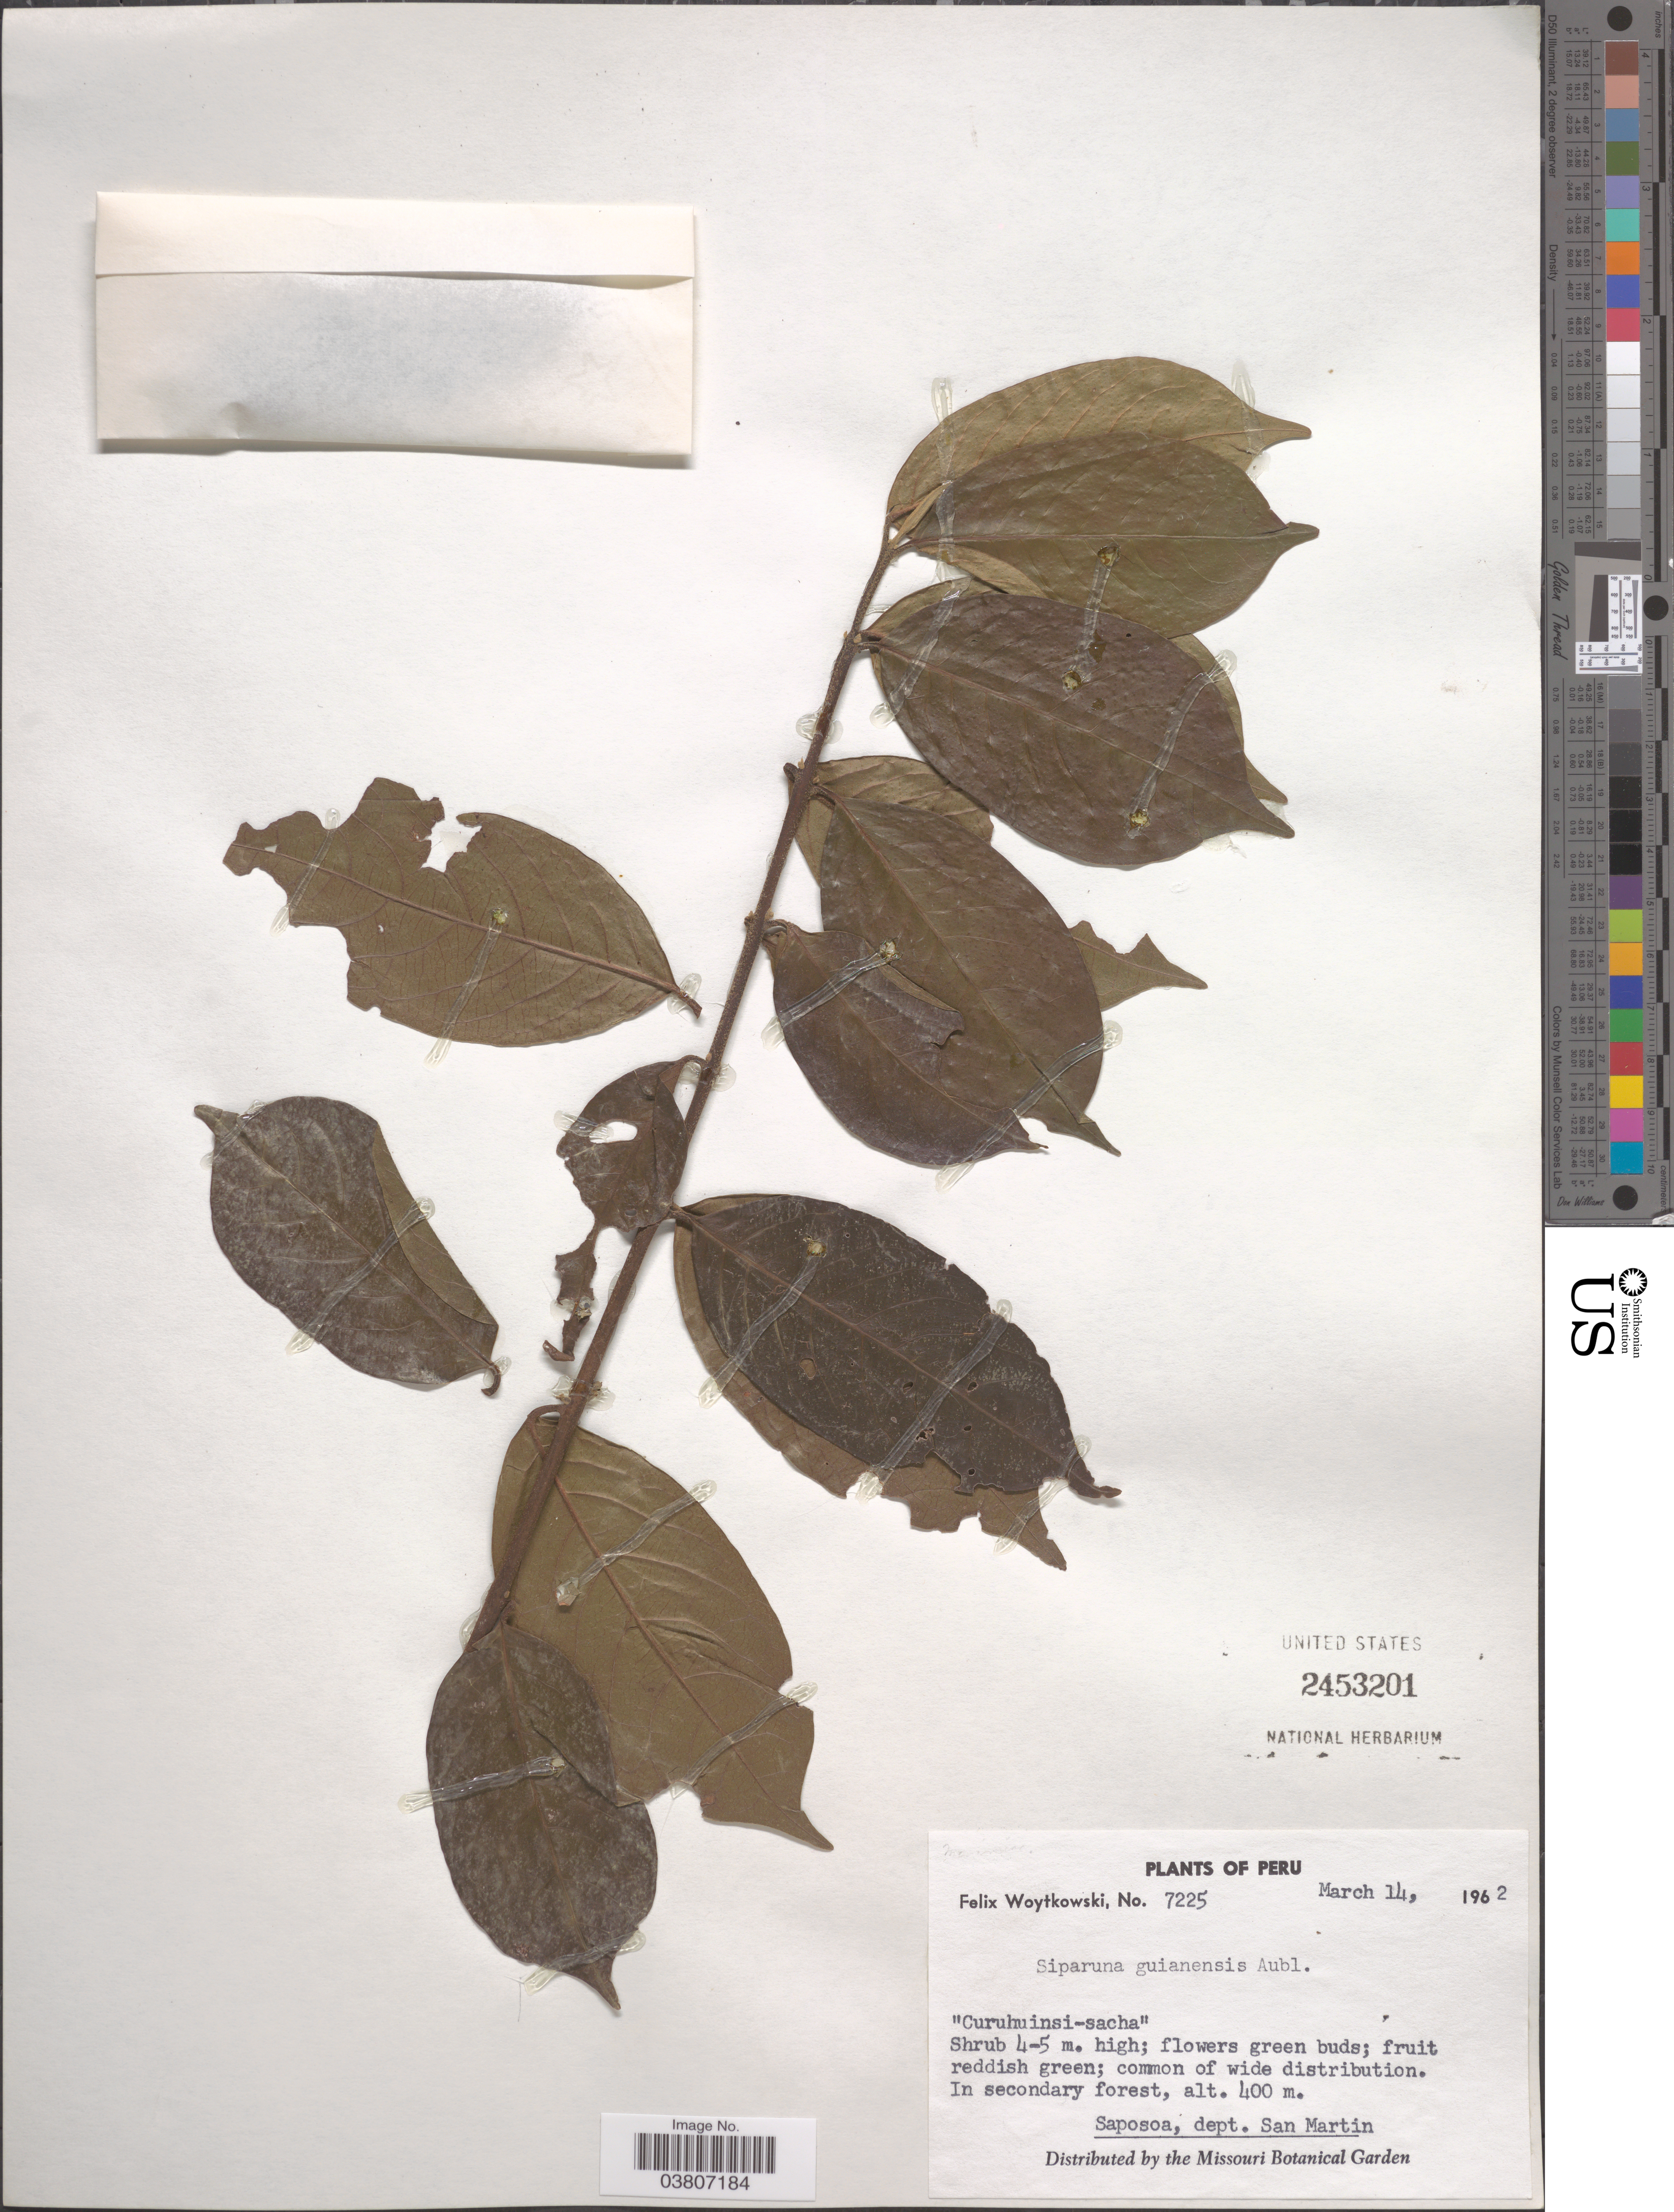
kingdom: Plantae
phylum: Tracheophyta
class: Magnoliopsida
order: Laurales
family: Siparunaceae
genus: Siparuna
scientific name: Siparuna guianensis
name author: Aubl.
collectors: F. Woytkowski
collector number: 7225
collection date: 1962-03-14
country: Peru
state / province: San Martín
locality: Saposoa, dept. San Martin.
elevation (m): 400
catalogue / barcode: US 2453201